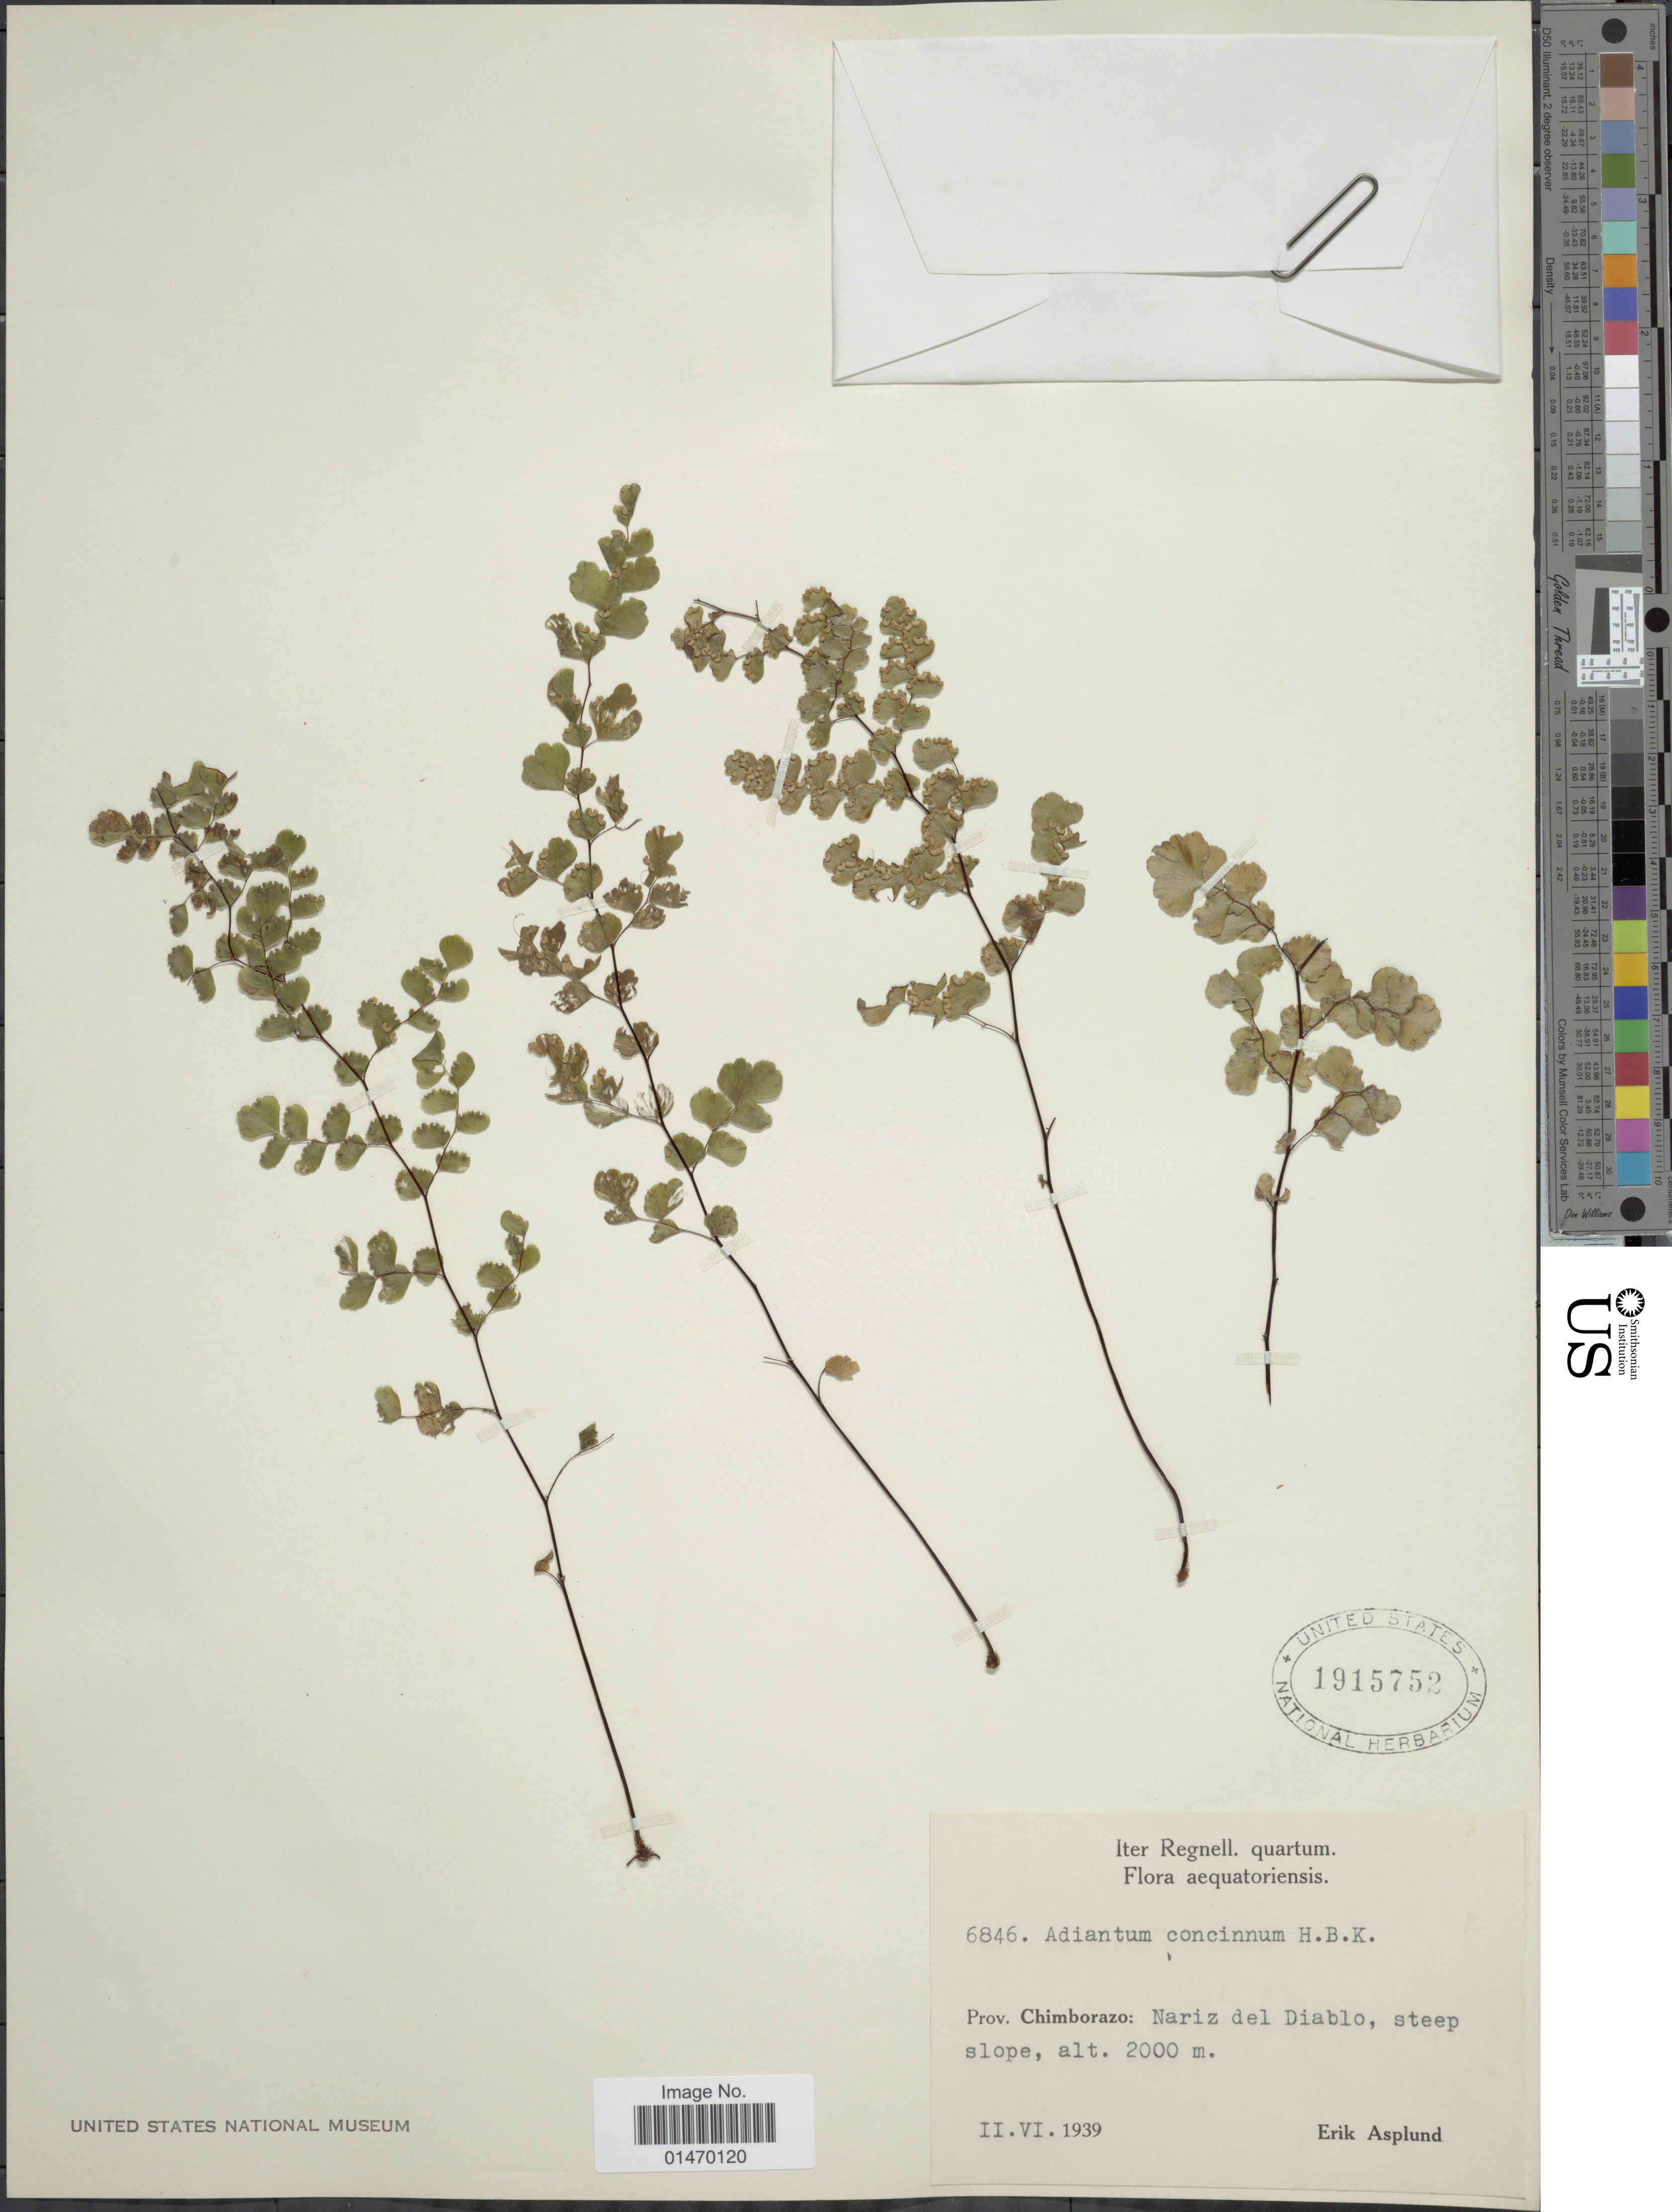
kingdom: Plantae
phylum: Tracheophyta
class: Polypodiopsida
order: Polypodiales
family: Pteridaceae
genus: Adiantum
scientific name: Adiantum concinnum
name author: Humb. & Bonpl. ex Willd.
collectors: E. Asplund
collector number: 6846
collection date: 1939-06-02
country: Ecuador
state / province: Chimborazo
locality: Nariz del Diablo.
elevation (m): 2000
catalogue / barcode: US 1915752